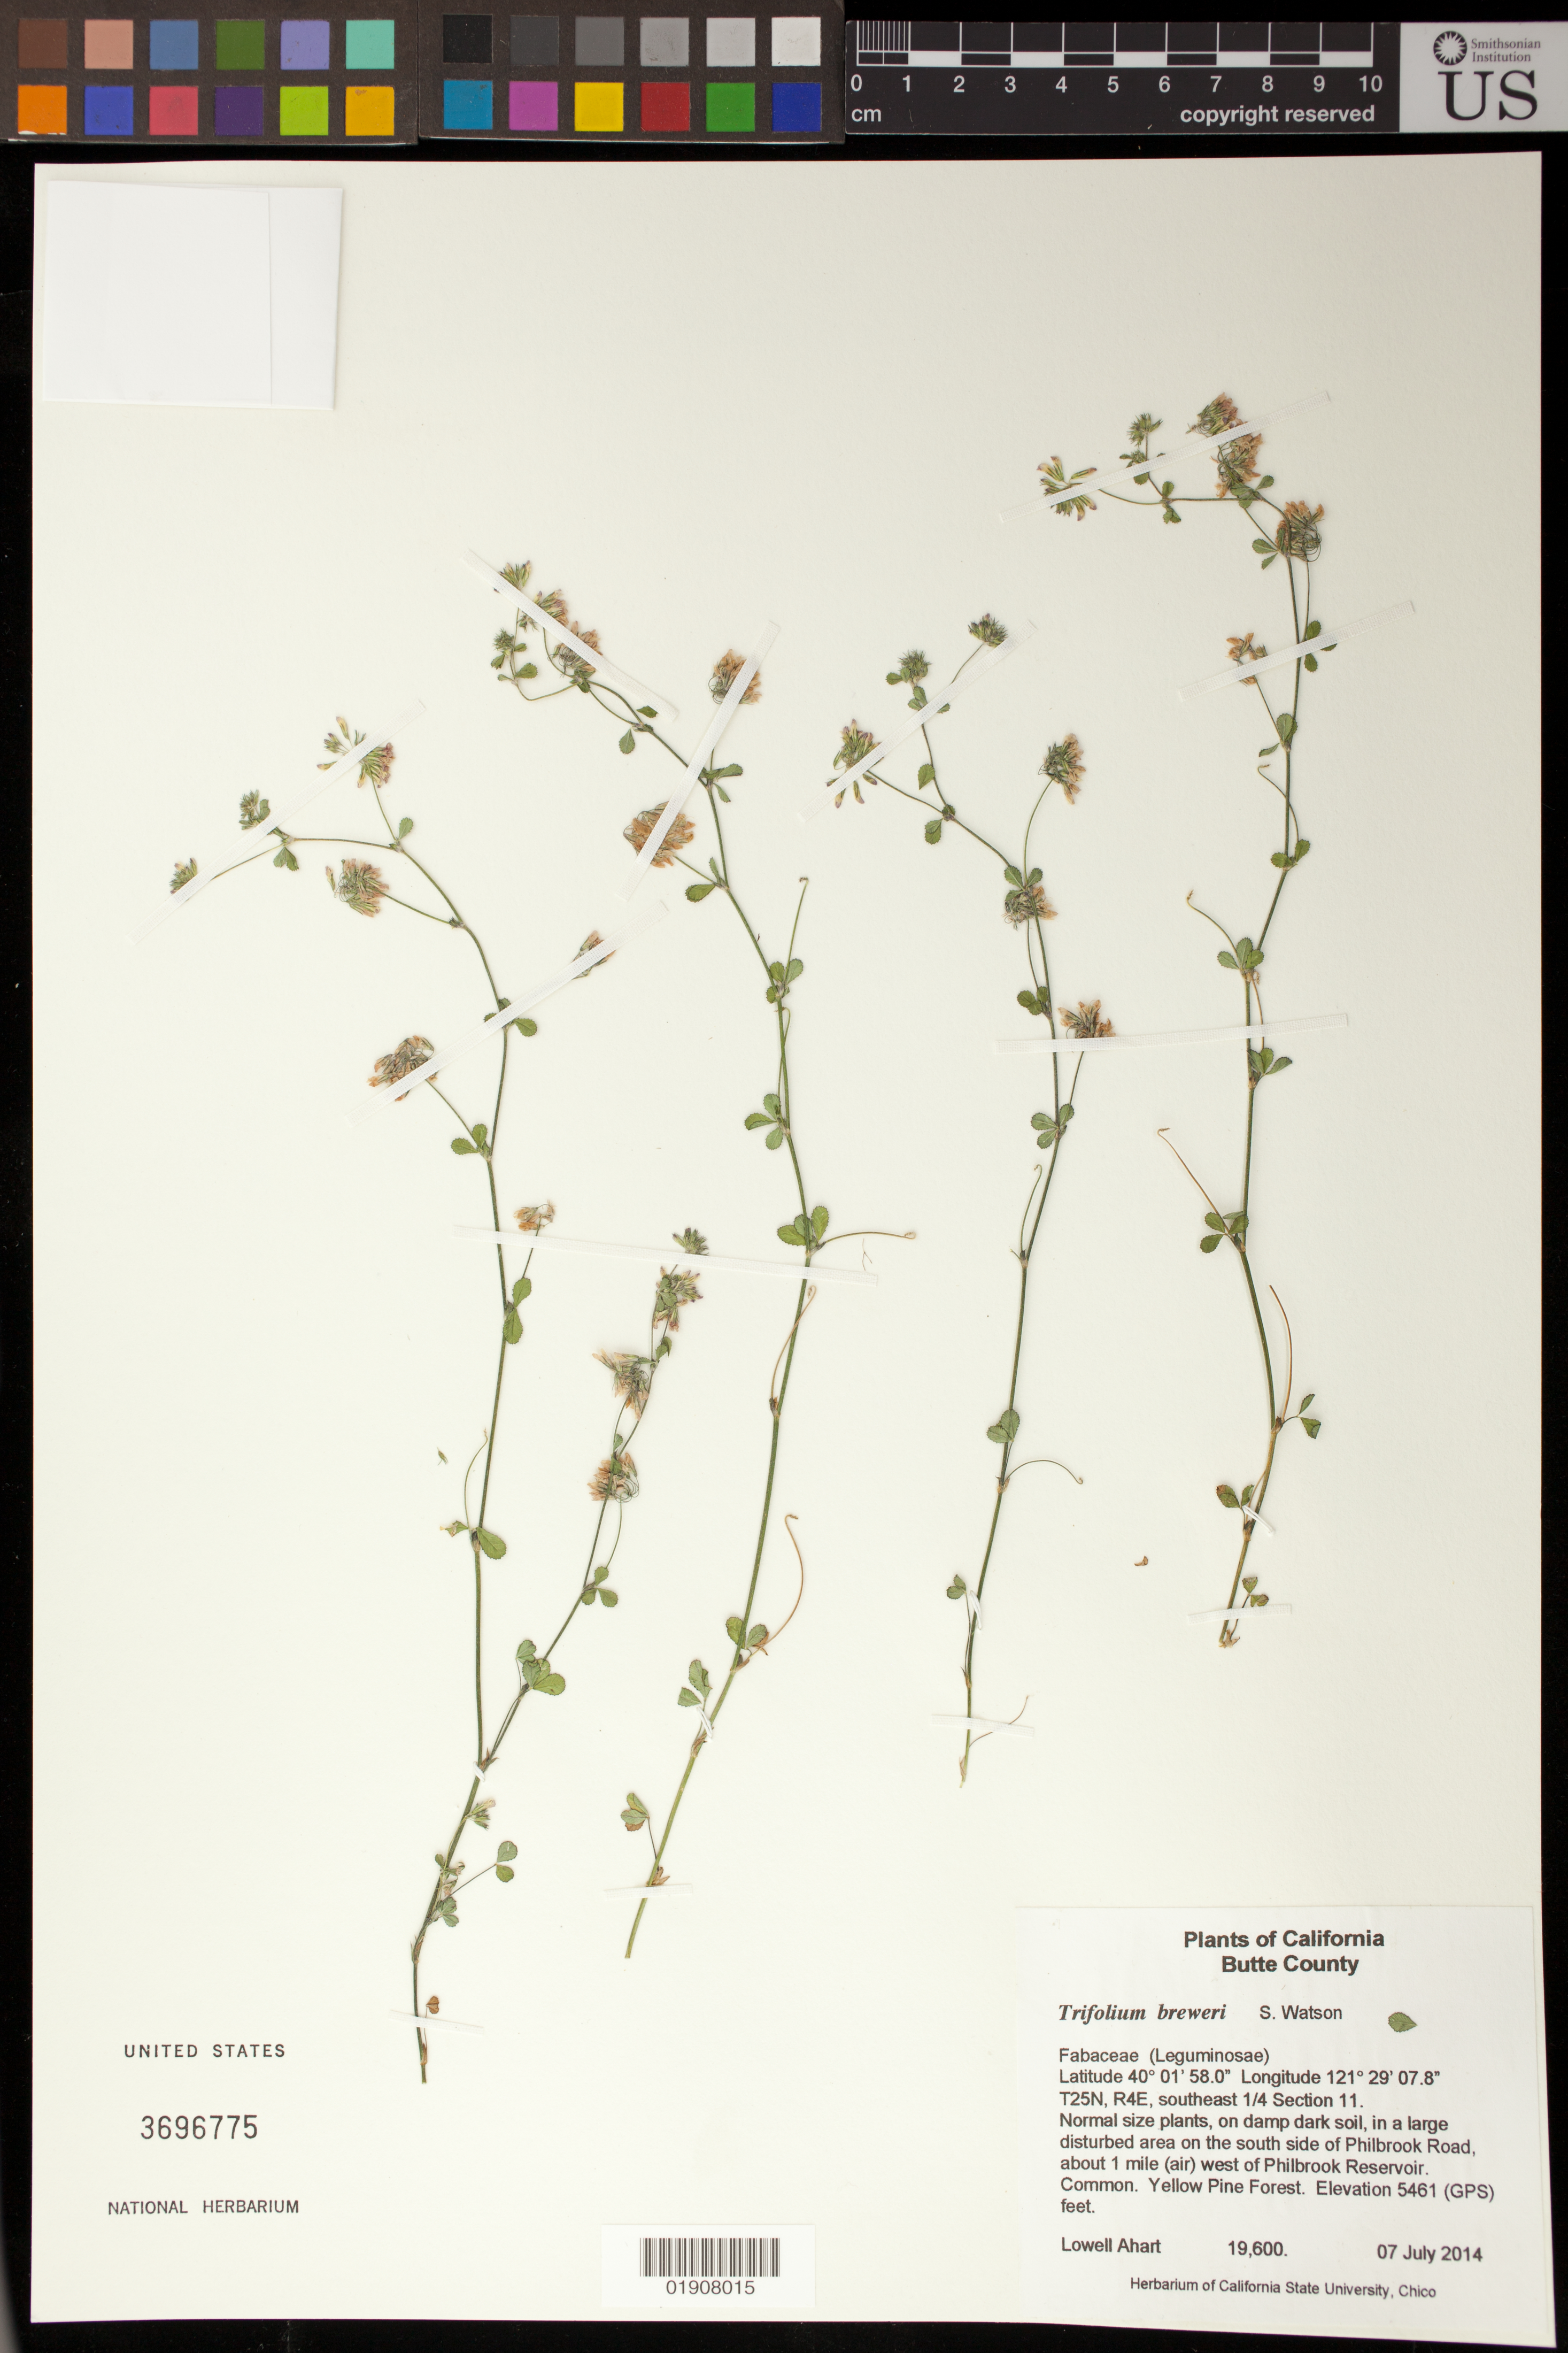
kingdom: Plantae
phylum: Tracheophyta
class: Magnoliopsida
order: Fabales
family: Fabaceae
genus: Trifolium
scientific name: Trifolium breweri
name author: S. Watson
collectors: L. Ahart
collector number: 19600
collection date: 2014-07-07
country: United States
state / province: California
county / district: Butte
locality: On the south side of Philbrook Road, about 1 mile (air) west of Philbrook Reservoir.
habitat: Yellow Pine Forest.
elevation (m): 1665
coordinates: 40 01 58.0 N, 121 29 07.8 W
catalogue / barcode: US 3696775